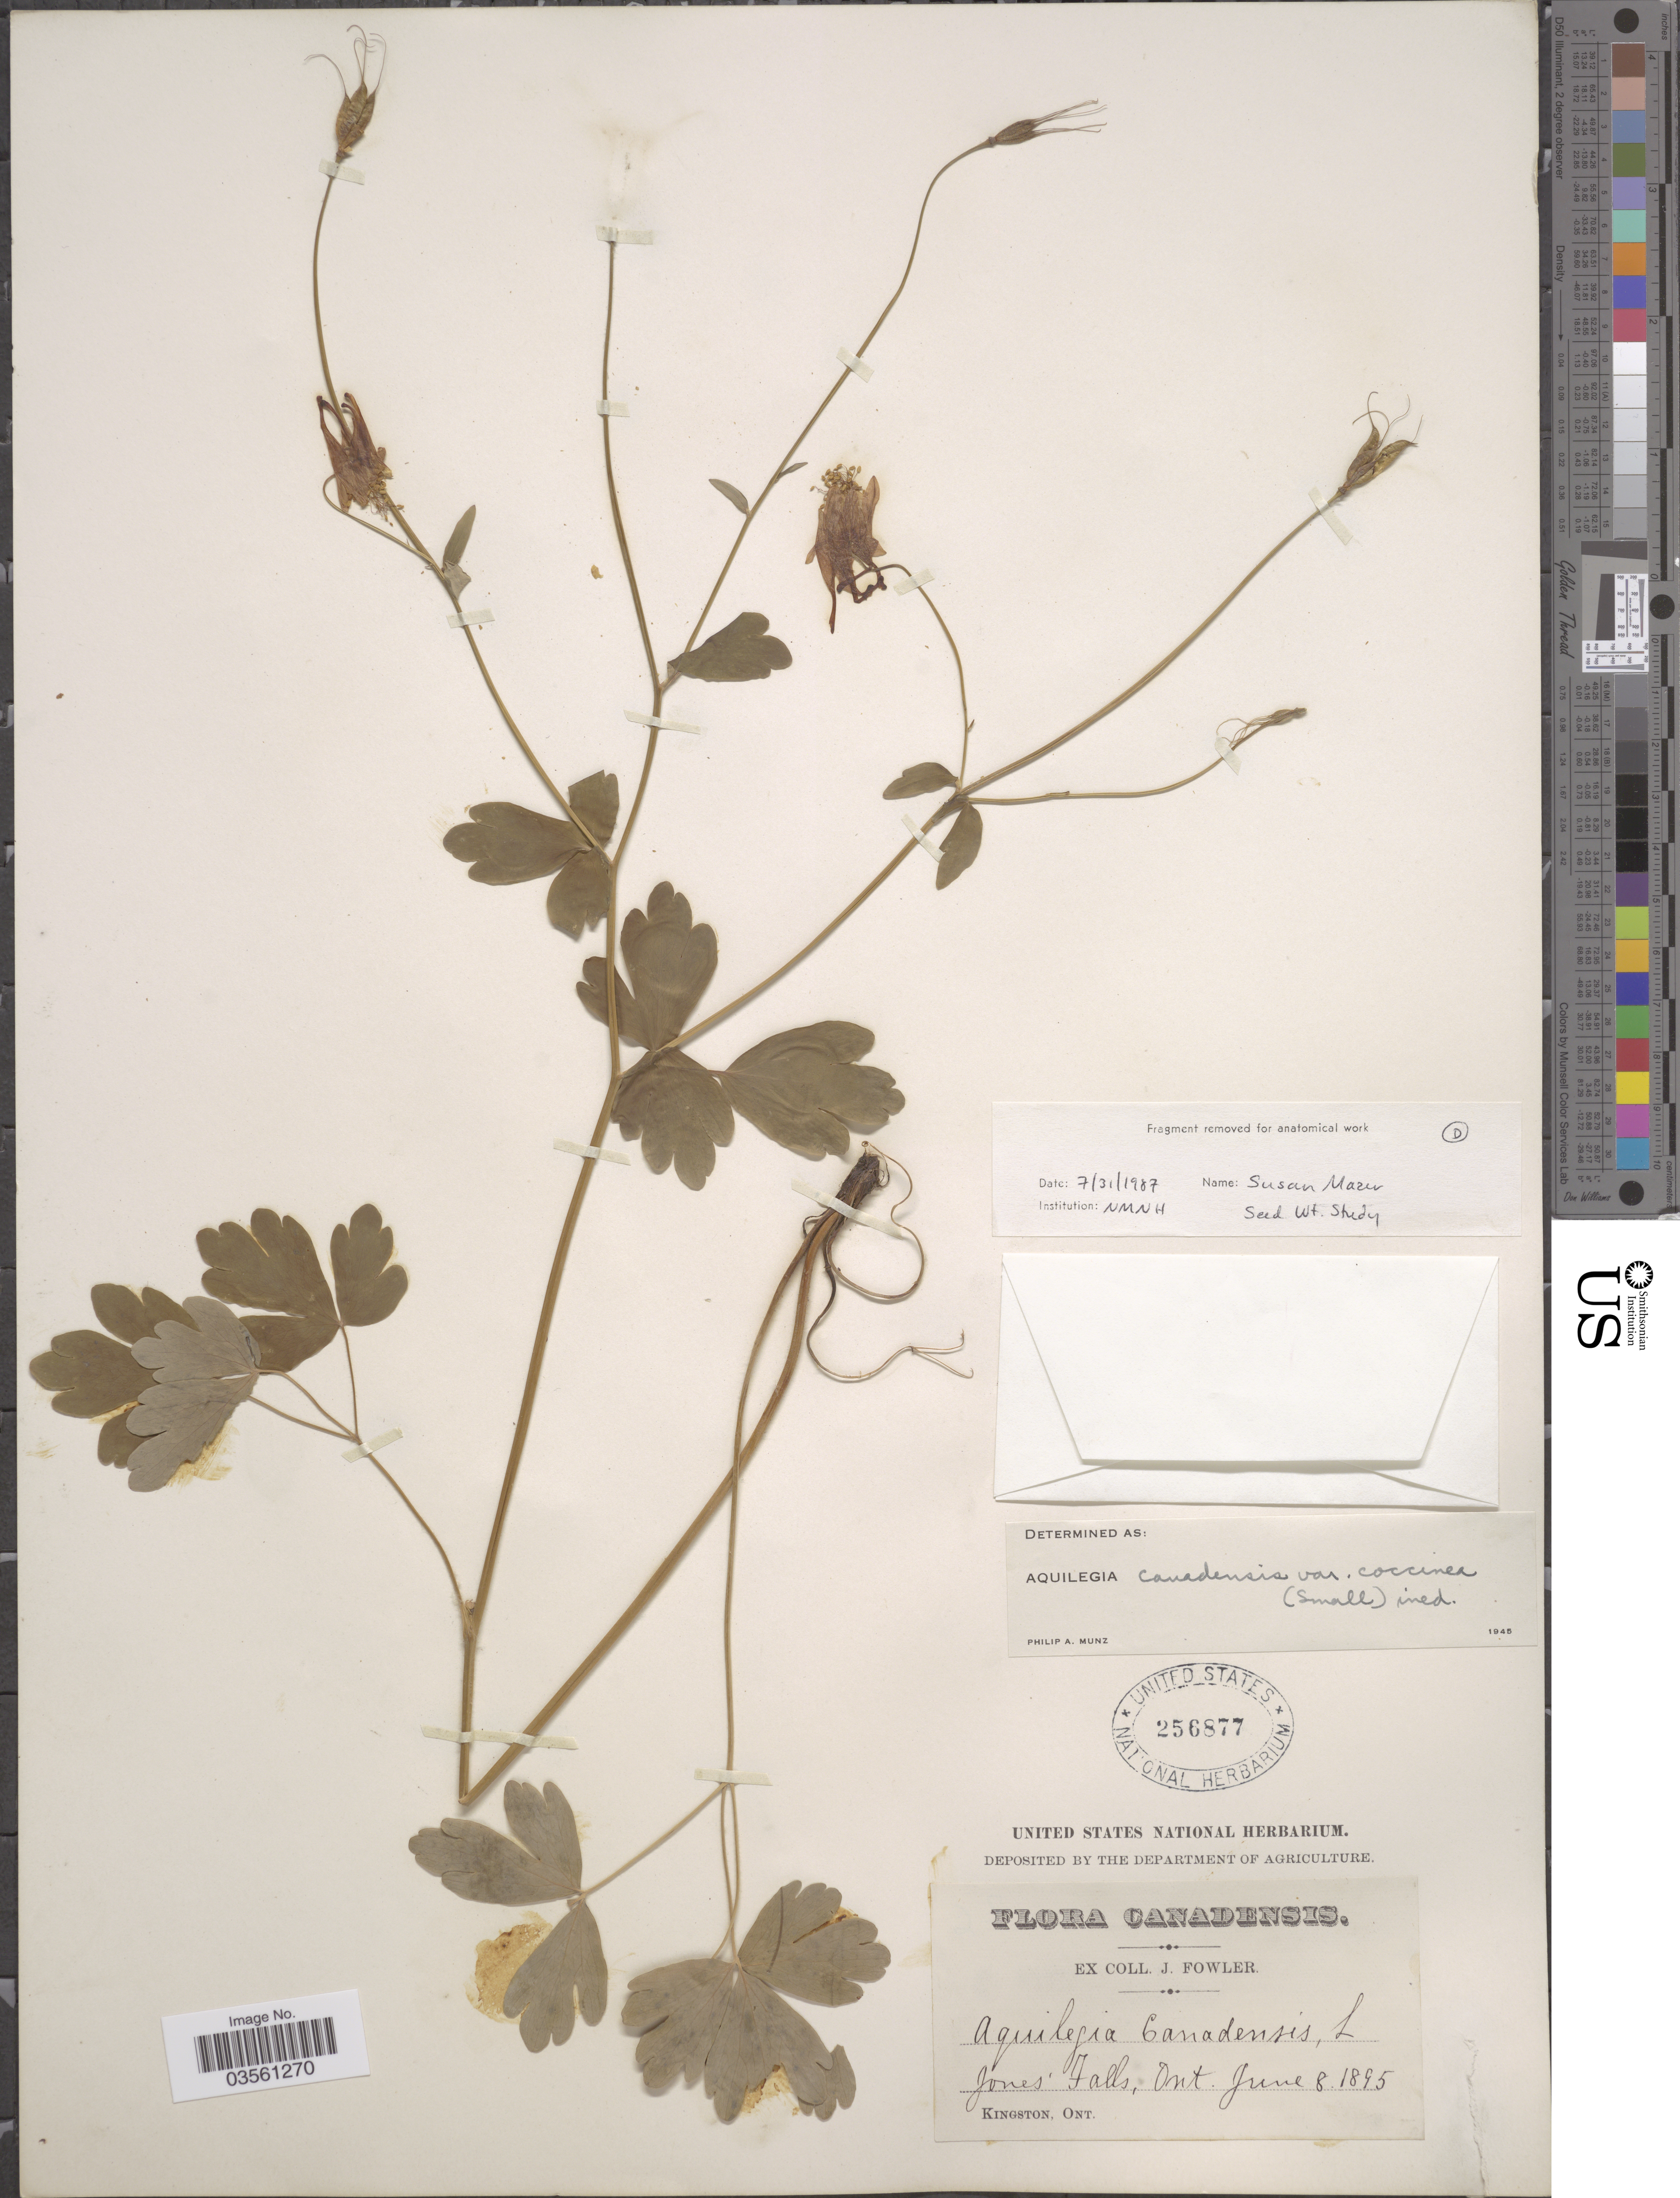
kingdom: Plantae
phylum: Tracheophyta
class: Magnoliopsida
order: Ranunculales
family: Ranunculaceae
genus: Aquilegia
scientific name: Aquilegia canadensis var. coccinea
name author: (Small) Munz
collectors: J. Fowler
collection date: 1895-06-08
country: Canada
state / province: Ontario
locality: Jones' Falls.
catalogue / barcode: US 256877